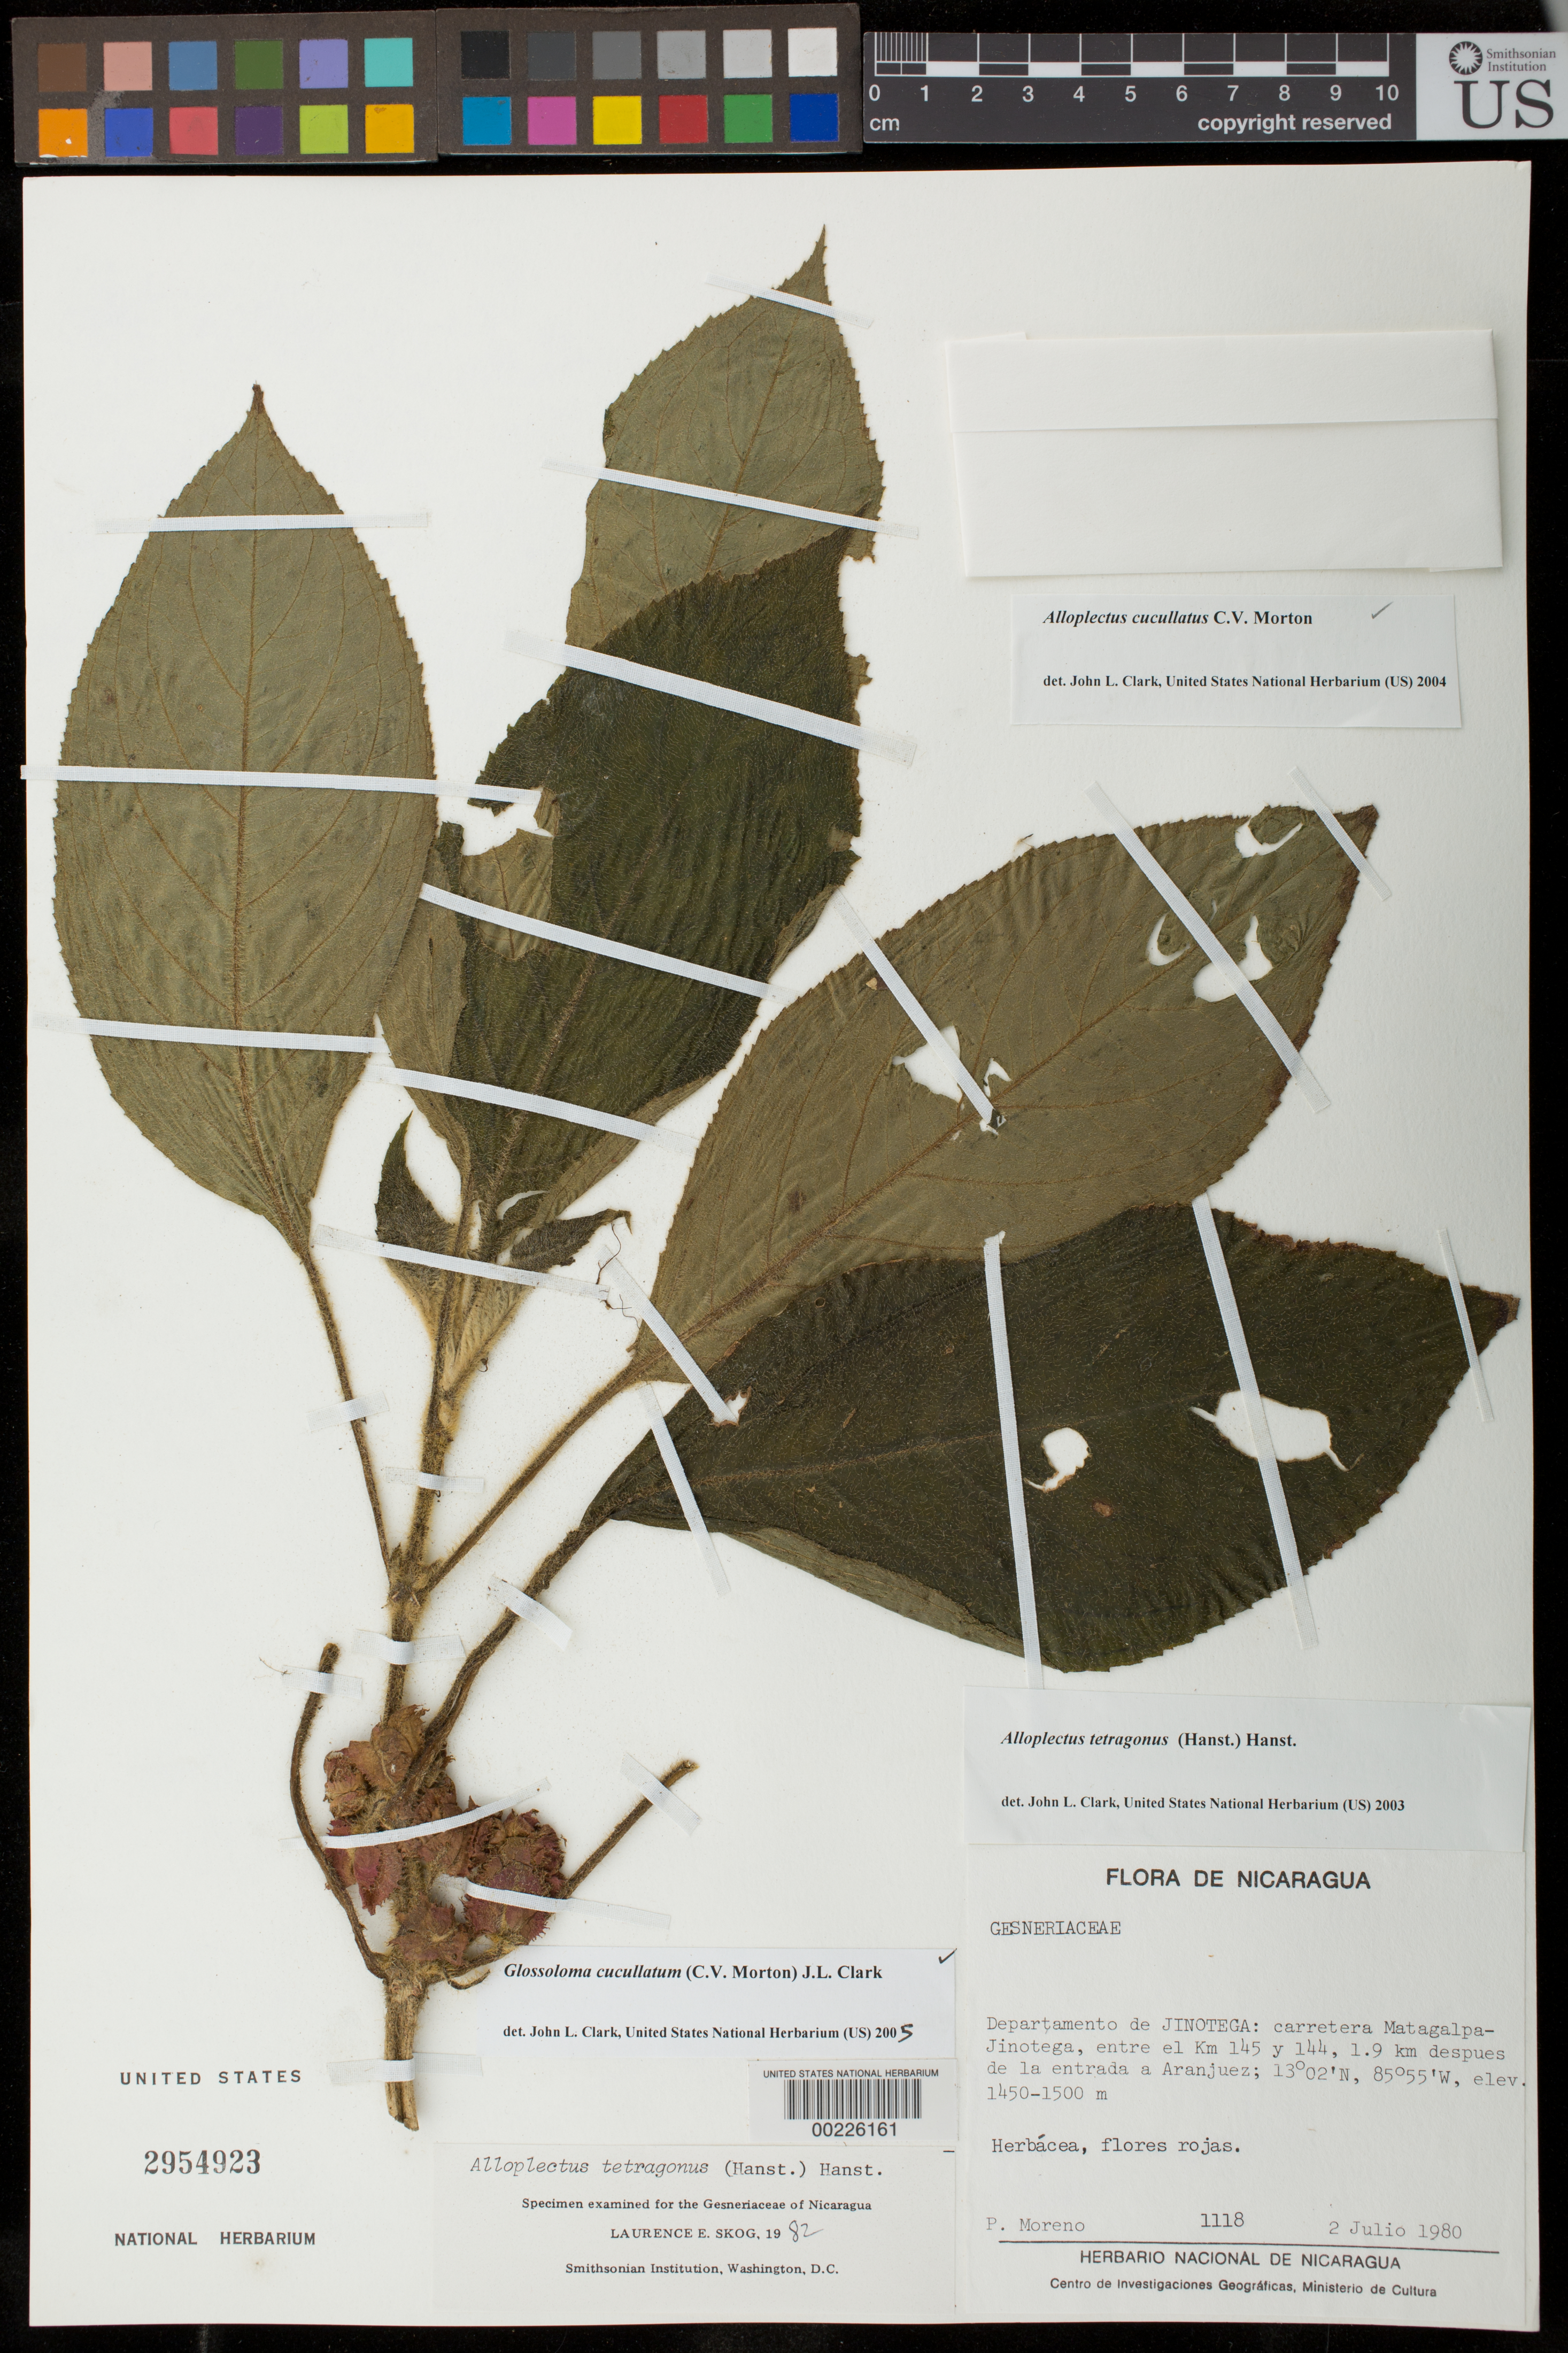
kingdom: Plantae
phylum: Tracheophyta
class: Magnoliopsida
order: Lamiales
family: Gesneriaceae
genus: Glossoloma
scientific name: Glossoloma cucullatum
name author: (C.V. Morton) J.L. Clark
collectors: P. Moreno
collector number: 1118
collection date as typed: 02 Jul 1980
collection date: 1980-07-02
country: Nicaragua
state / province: Jinotega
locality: Matagalpa - Jinotega highway, between km 145 and 144, 1.9 km after entrance of Aranjuez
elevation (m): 1450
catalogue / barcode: US 2954923